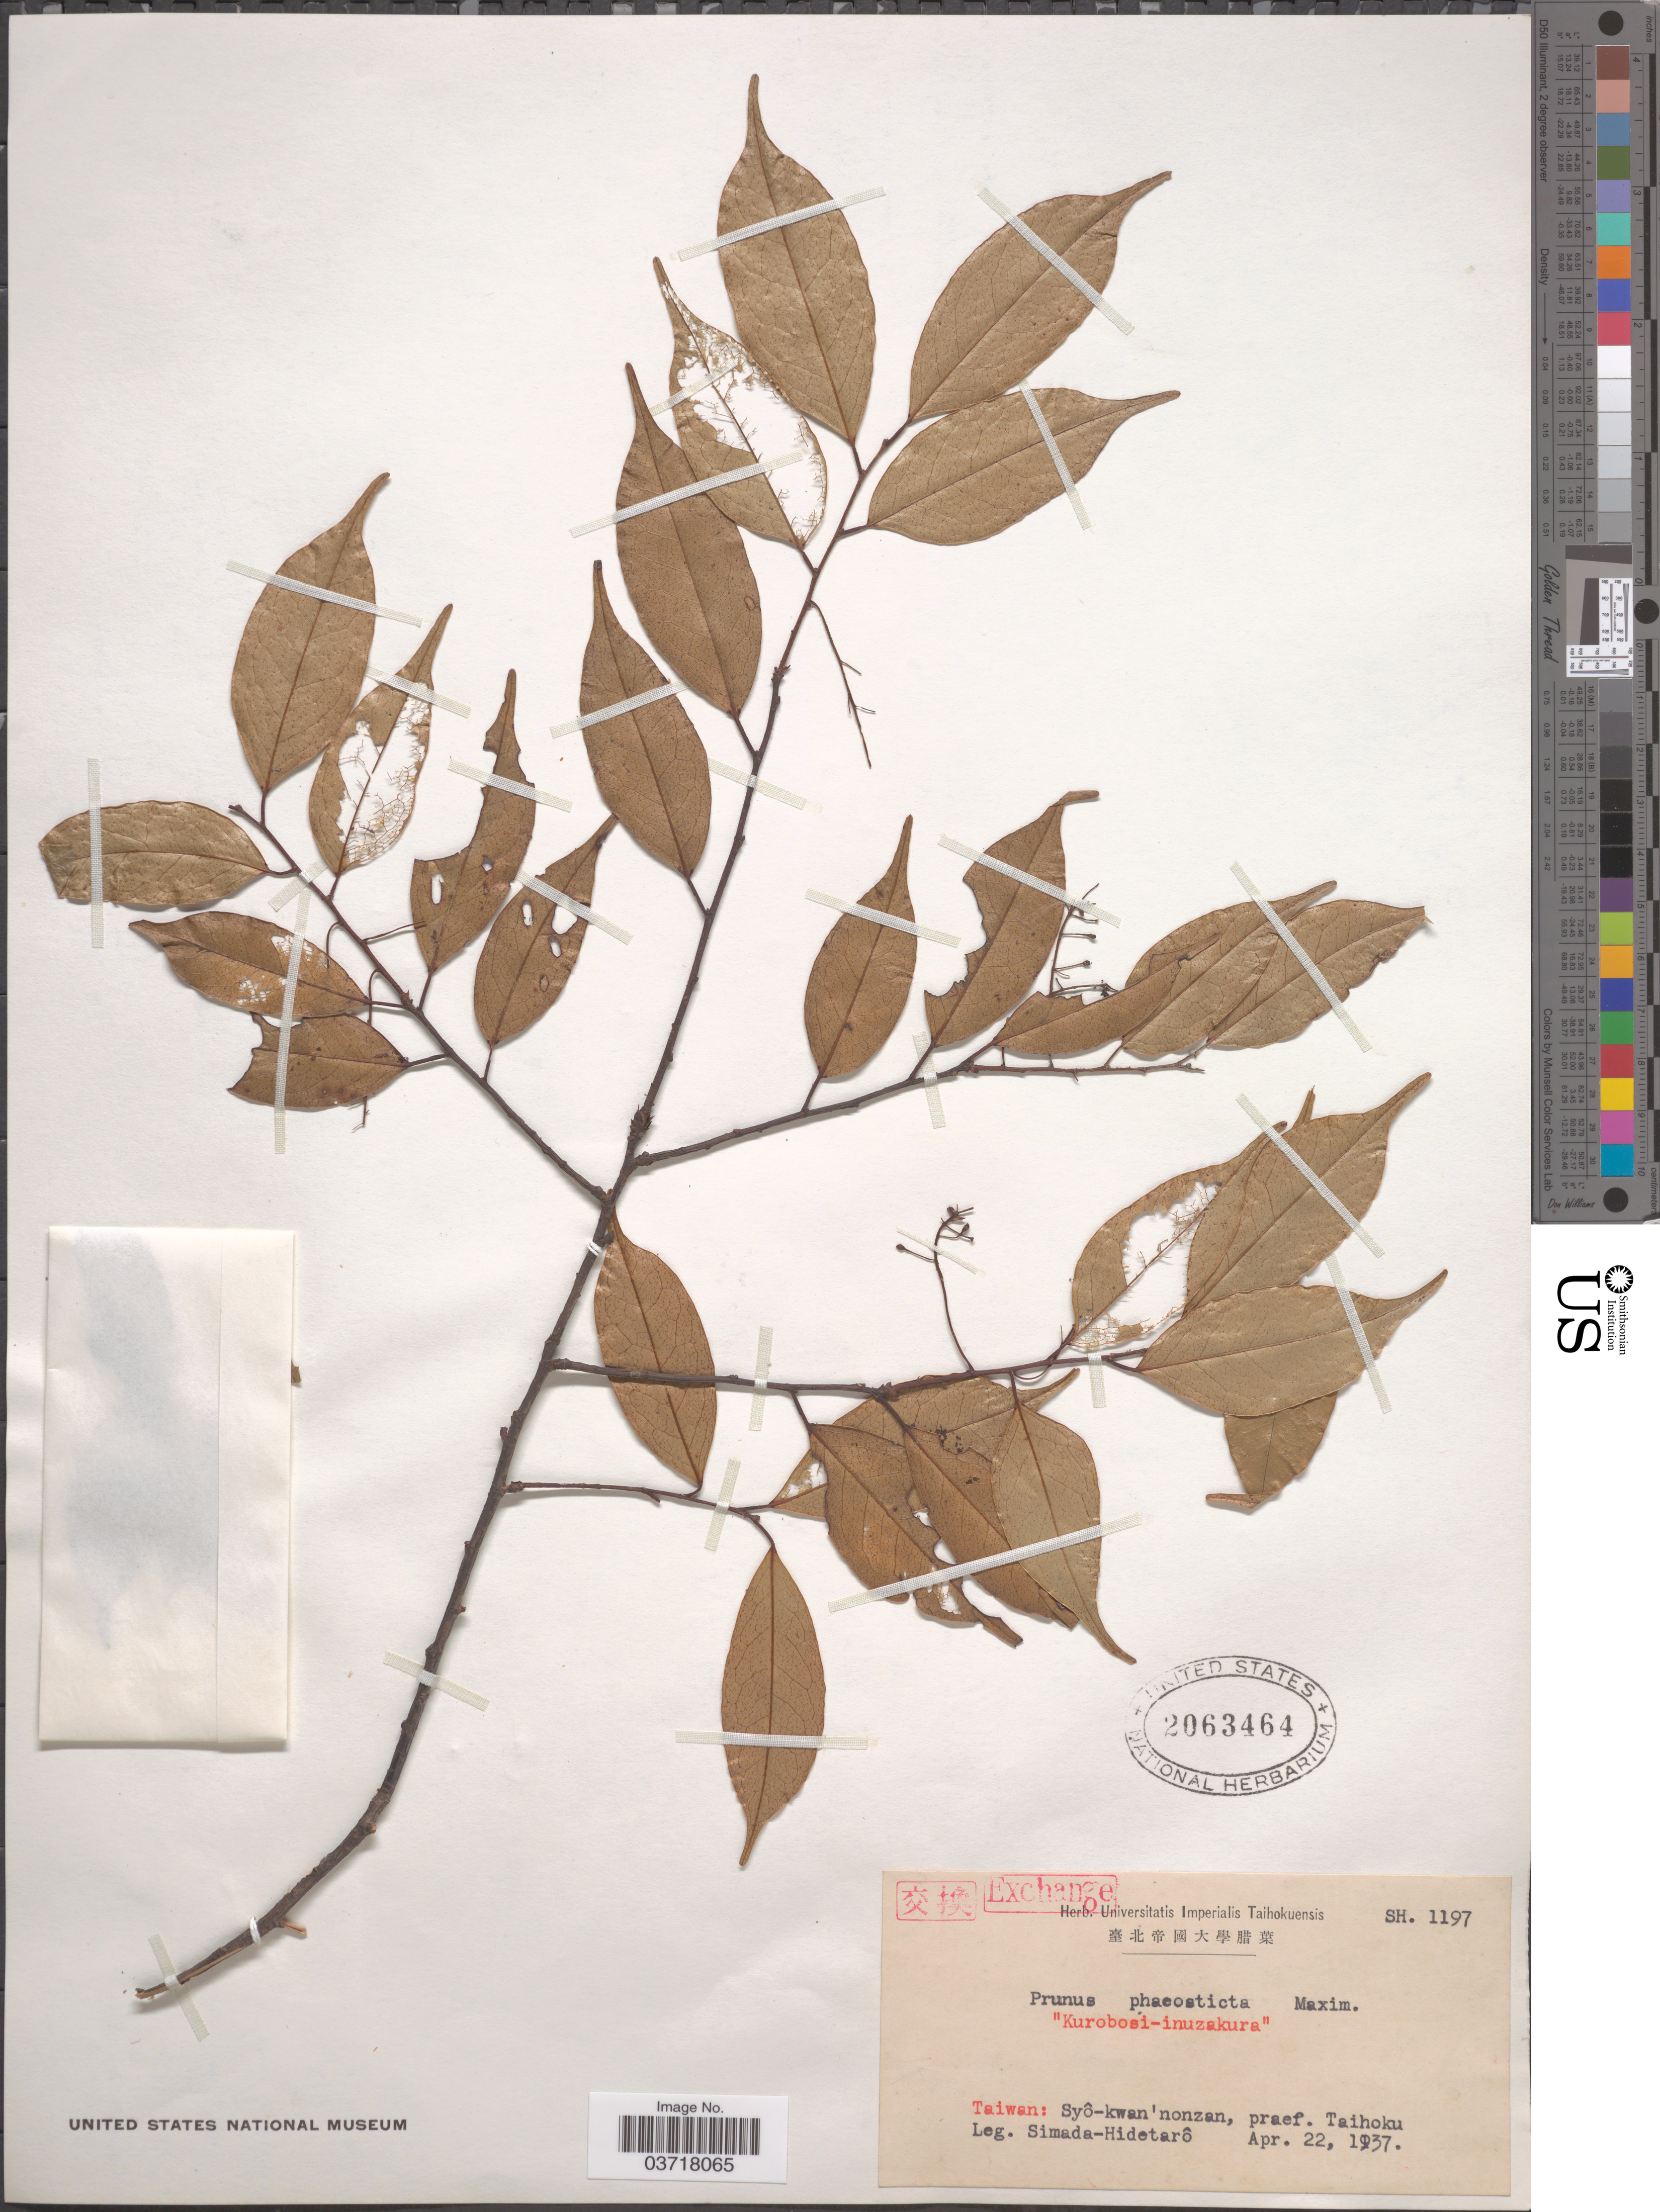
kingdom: Plantae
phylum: Tracheophyta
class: Magnoliopsida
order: Rosales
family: Rosaceae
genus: Prunus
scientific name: Prunus phaeosticta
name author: (Hance) Maxim.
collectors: Simada & Hidetaro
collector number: SH1197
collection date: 1937-04-22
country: Taiwan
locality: Syô-kwan 'nonzan, praef. Taihoku.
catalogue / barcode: US 2063464